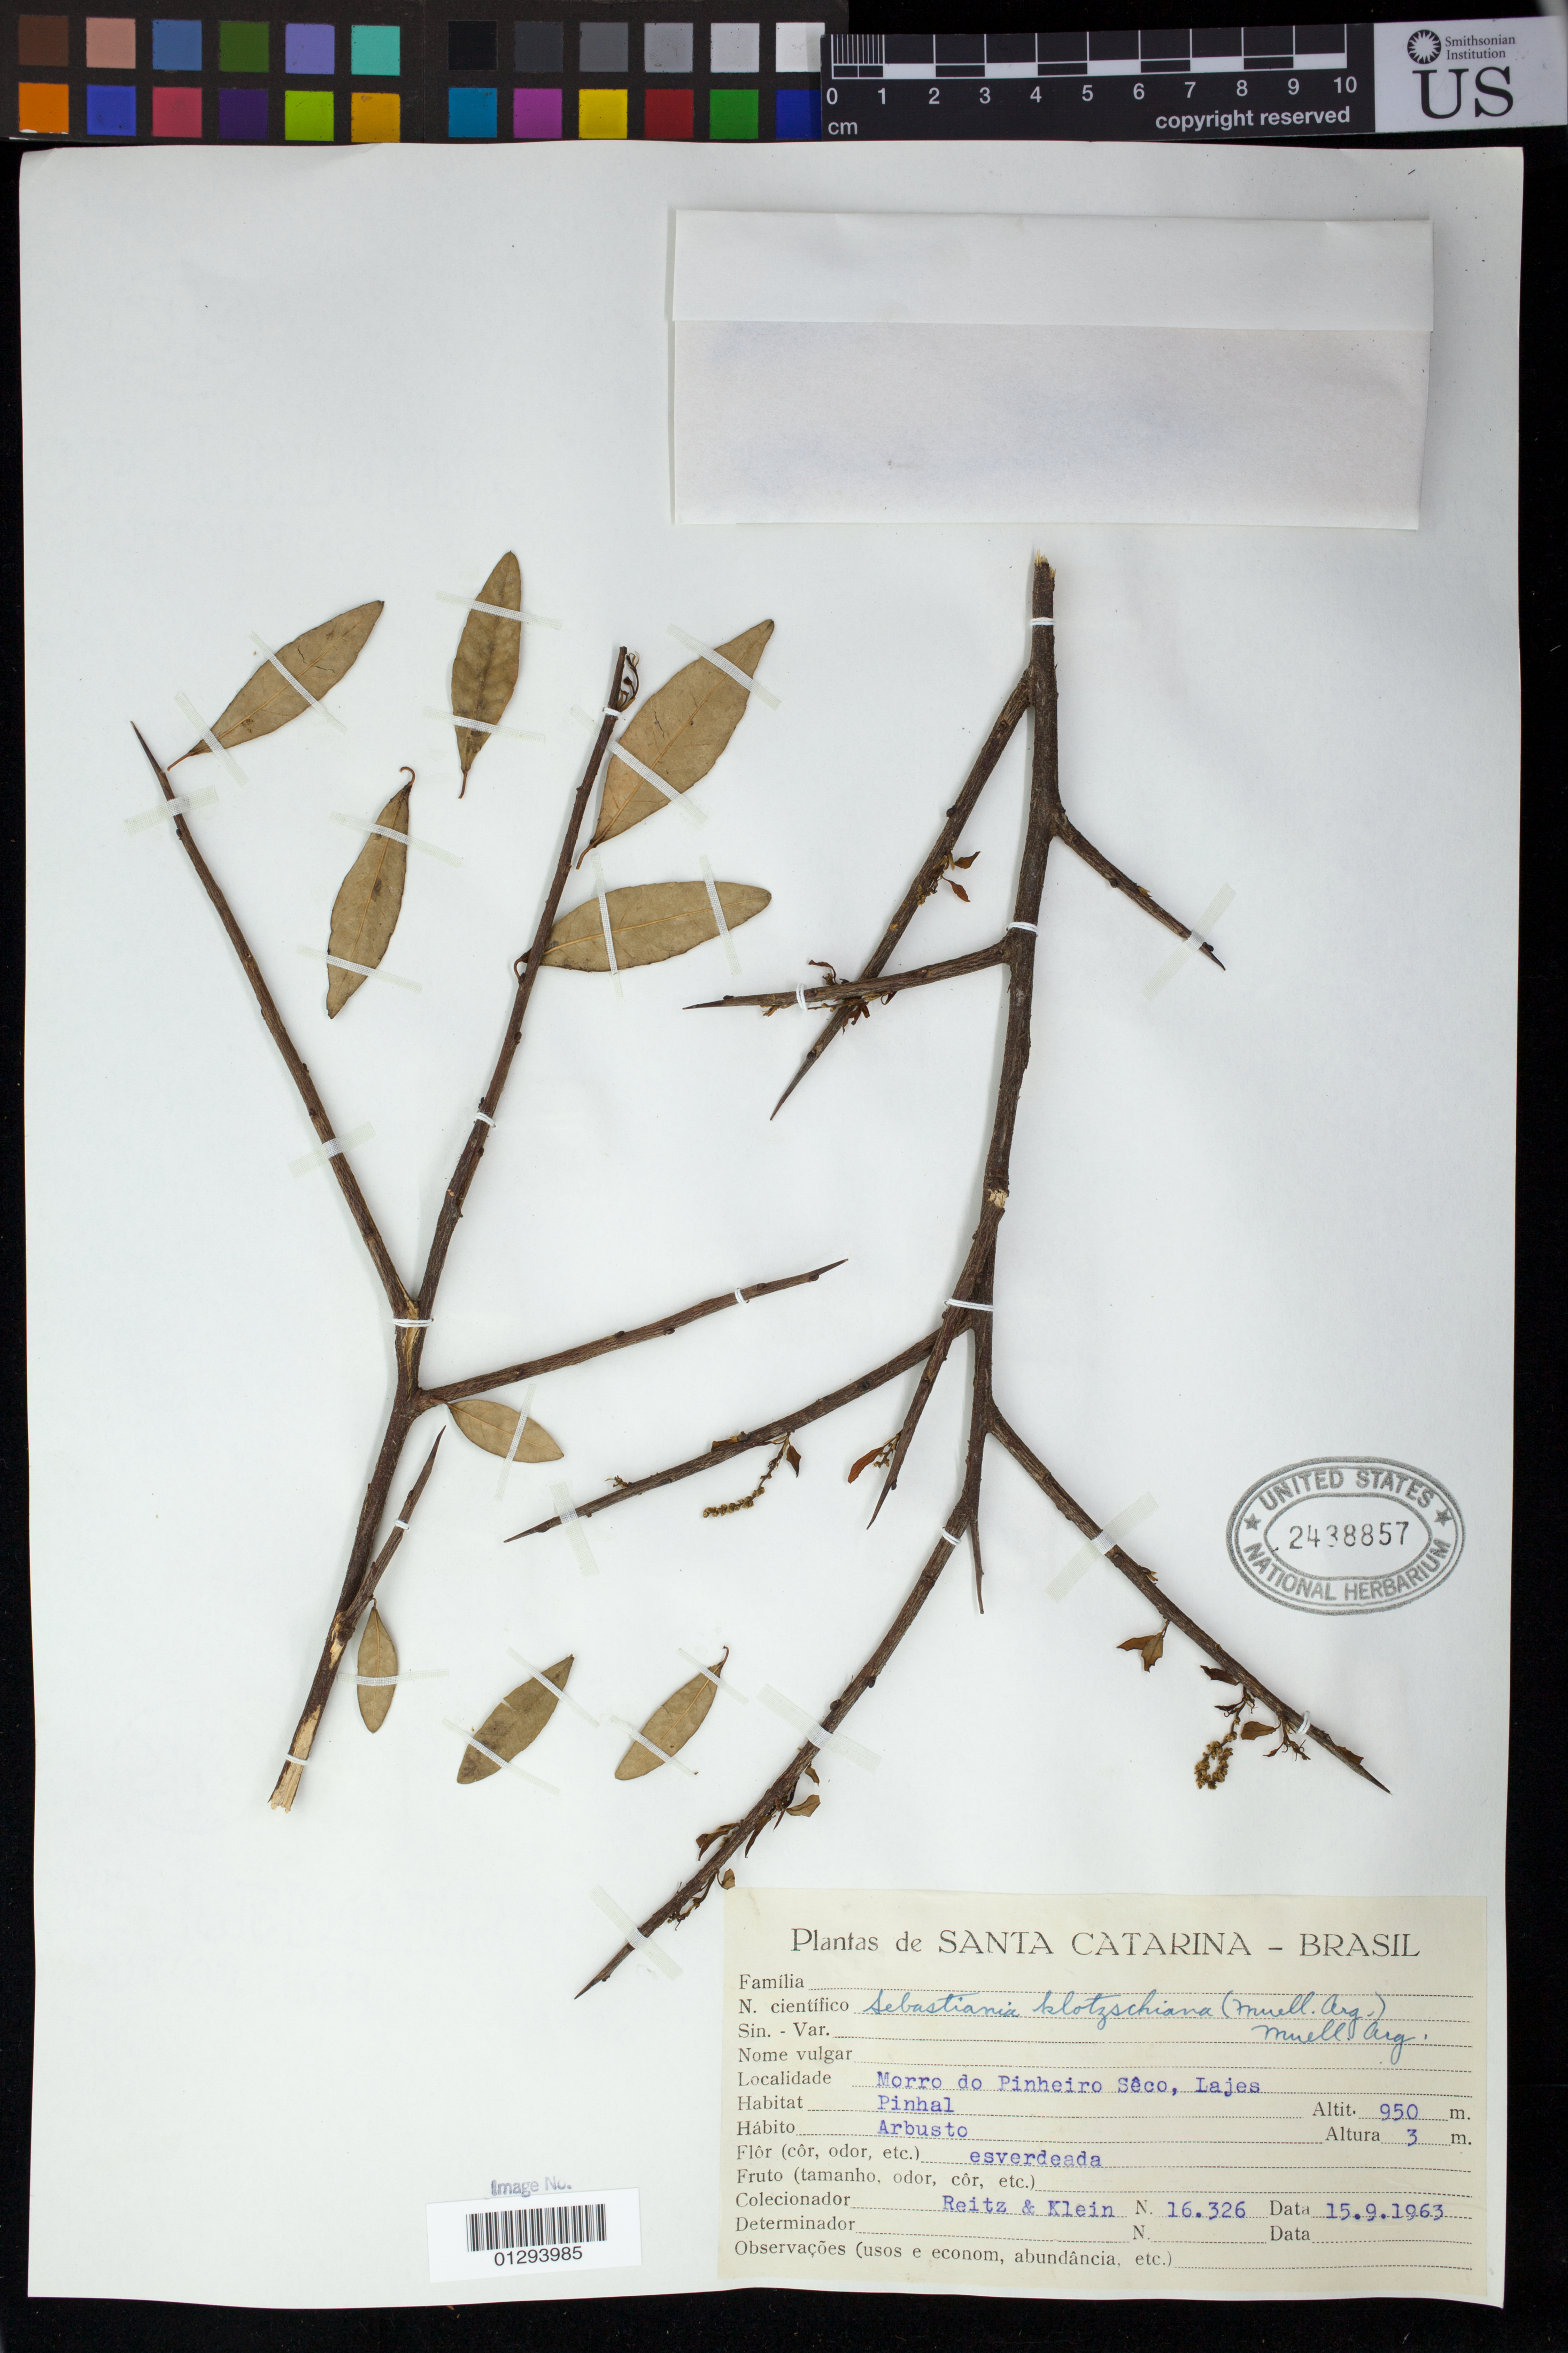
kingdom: Plantae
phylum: Tracheophyta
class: Magnoliopsida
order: Malpighiales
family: Euphorbiaceae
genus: Sebastiania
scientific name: Sebastiania commersoniana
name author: (Baill.) L.B. Sm. & Downs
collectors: R. Reitz & Klein, --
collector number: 16326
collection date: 1963-09-15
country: Brazil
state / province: Santa Catarina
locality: Morro do Pinheiro Seco, Lajes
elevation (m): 950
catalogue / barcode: US 2438857